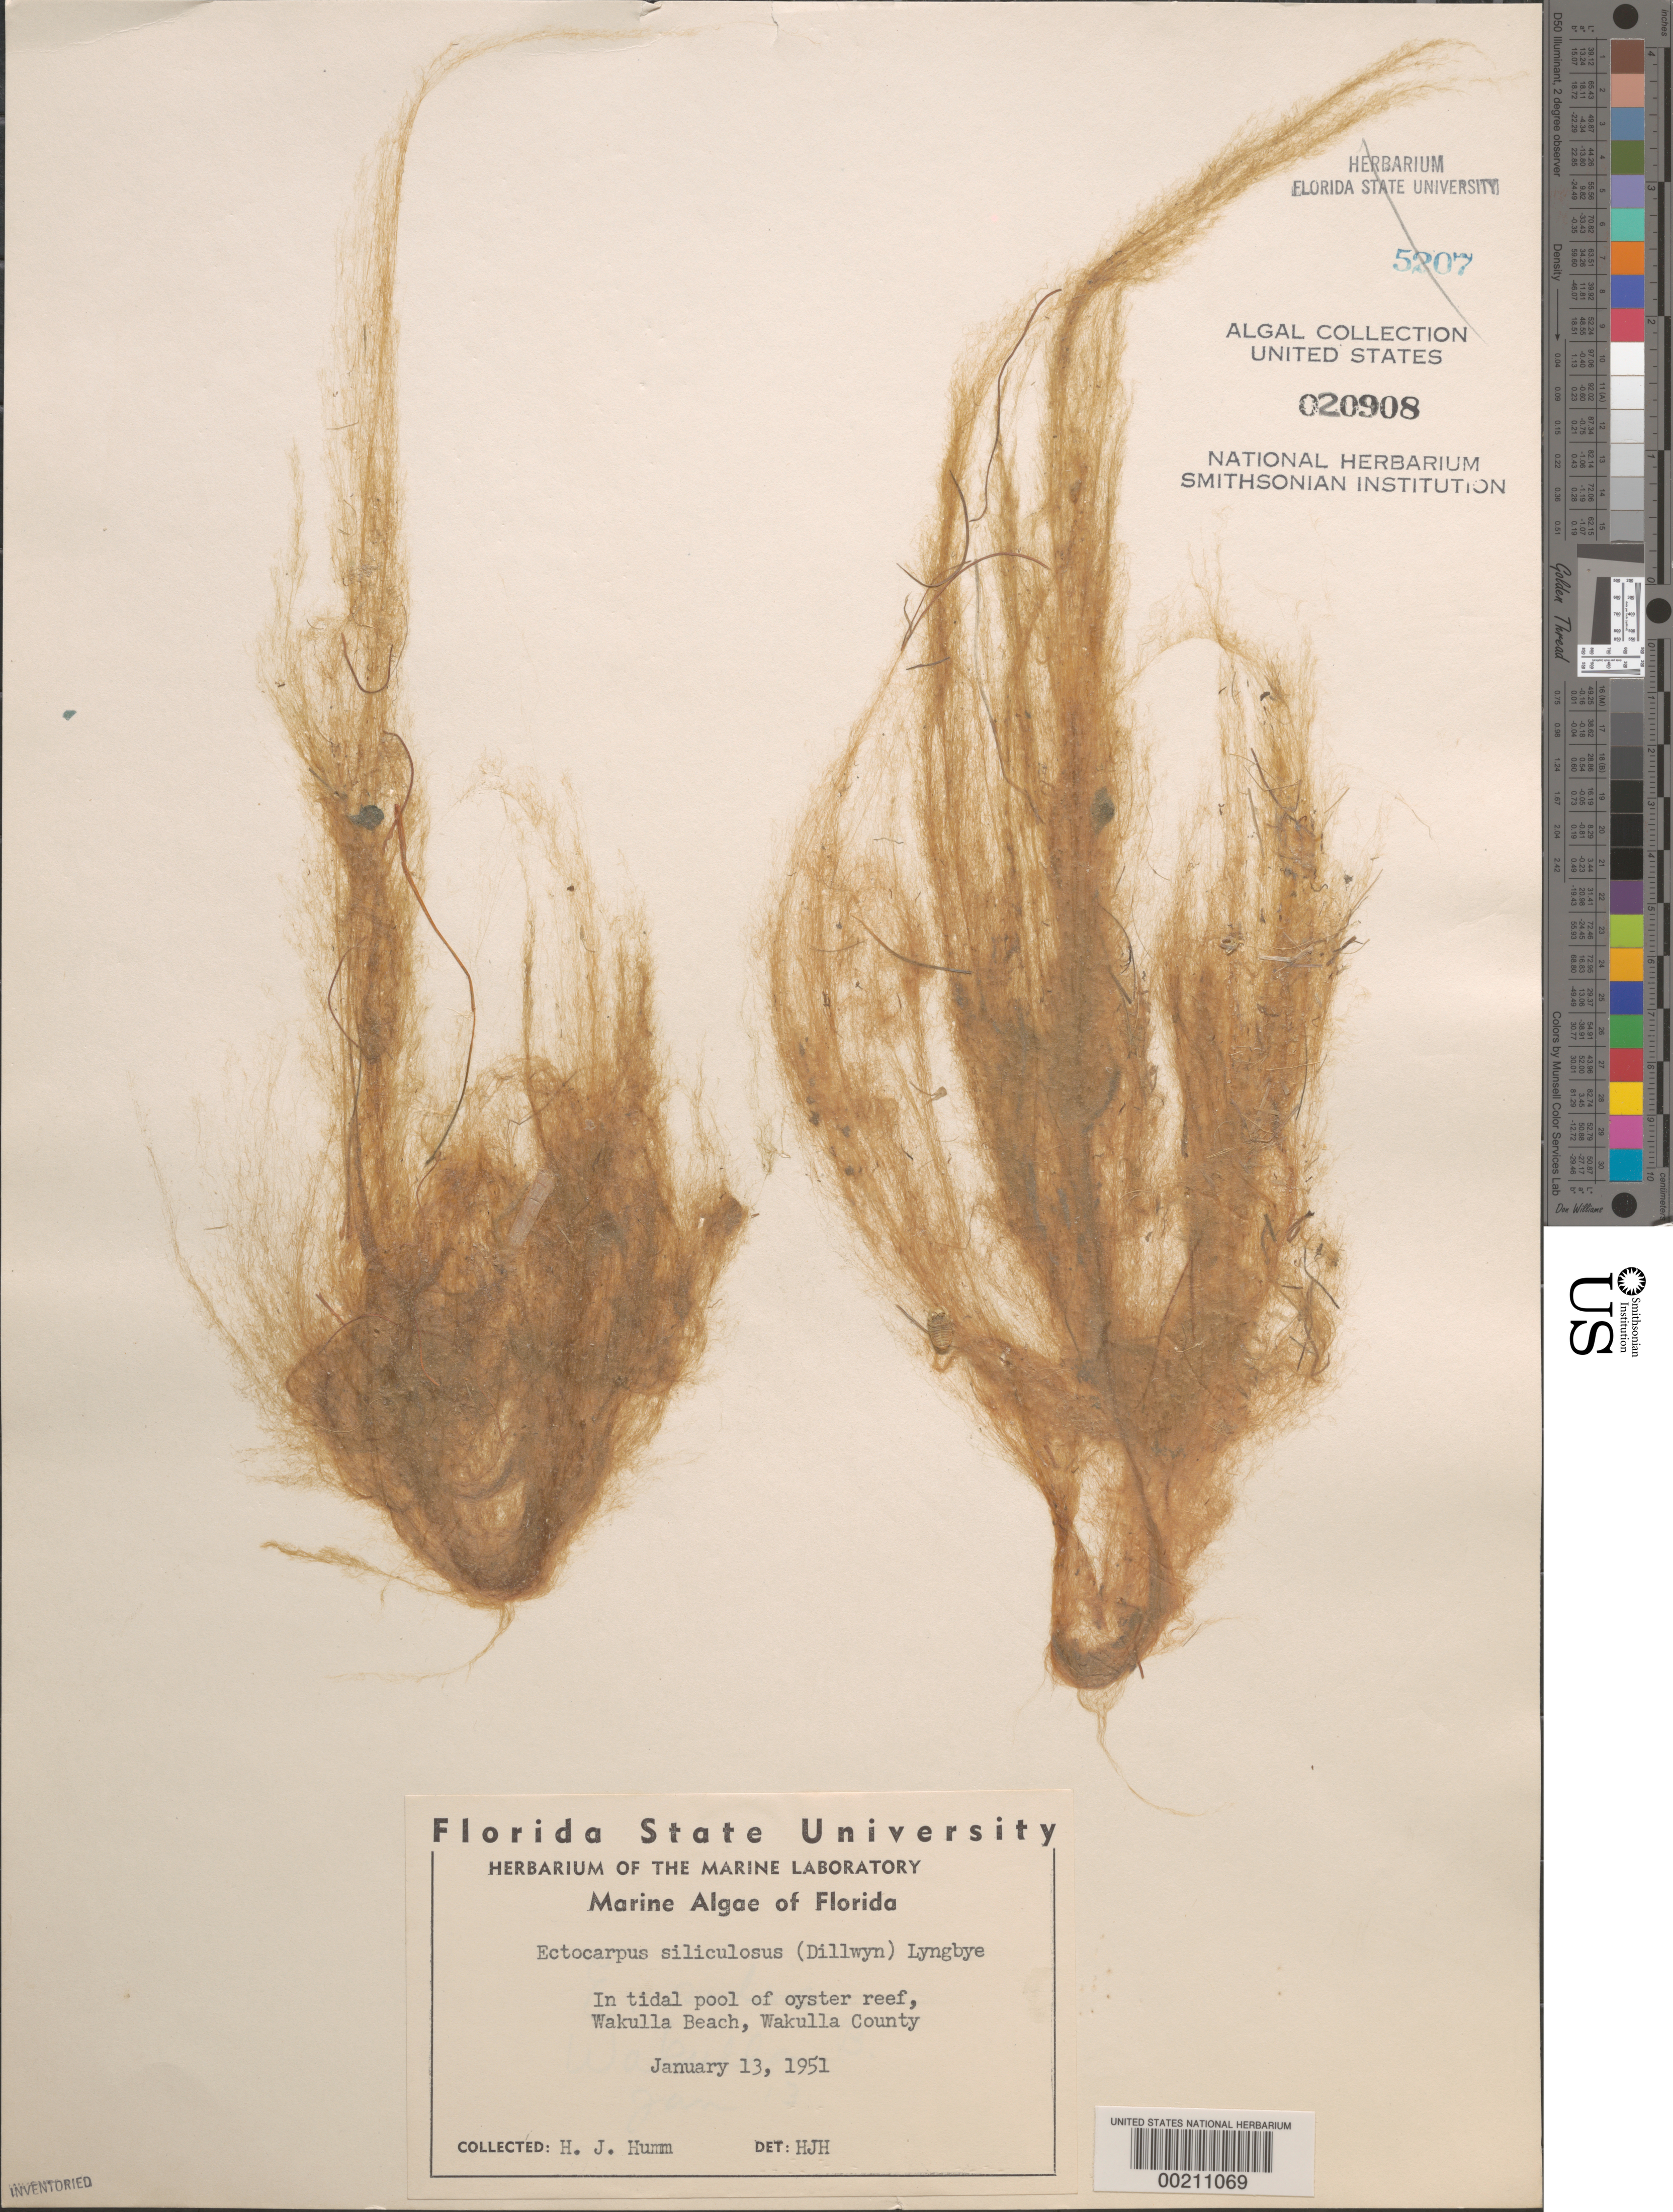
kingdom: Chromista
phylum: Ochrophyta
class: Phaeophyceae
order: Ectocarpales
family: Ectocarpaceae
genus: Ectocarpus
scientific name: Ectocarpus siliculosus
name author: (Dillwyn) Lyngbye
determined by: Humm, Harold J.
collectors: H. J. Humm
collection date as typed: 13 Jan 1951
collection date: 1951-01-13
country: United States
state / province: Florida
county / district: Wakulla County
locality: Wakulla Beach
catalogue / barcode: US 20908